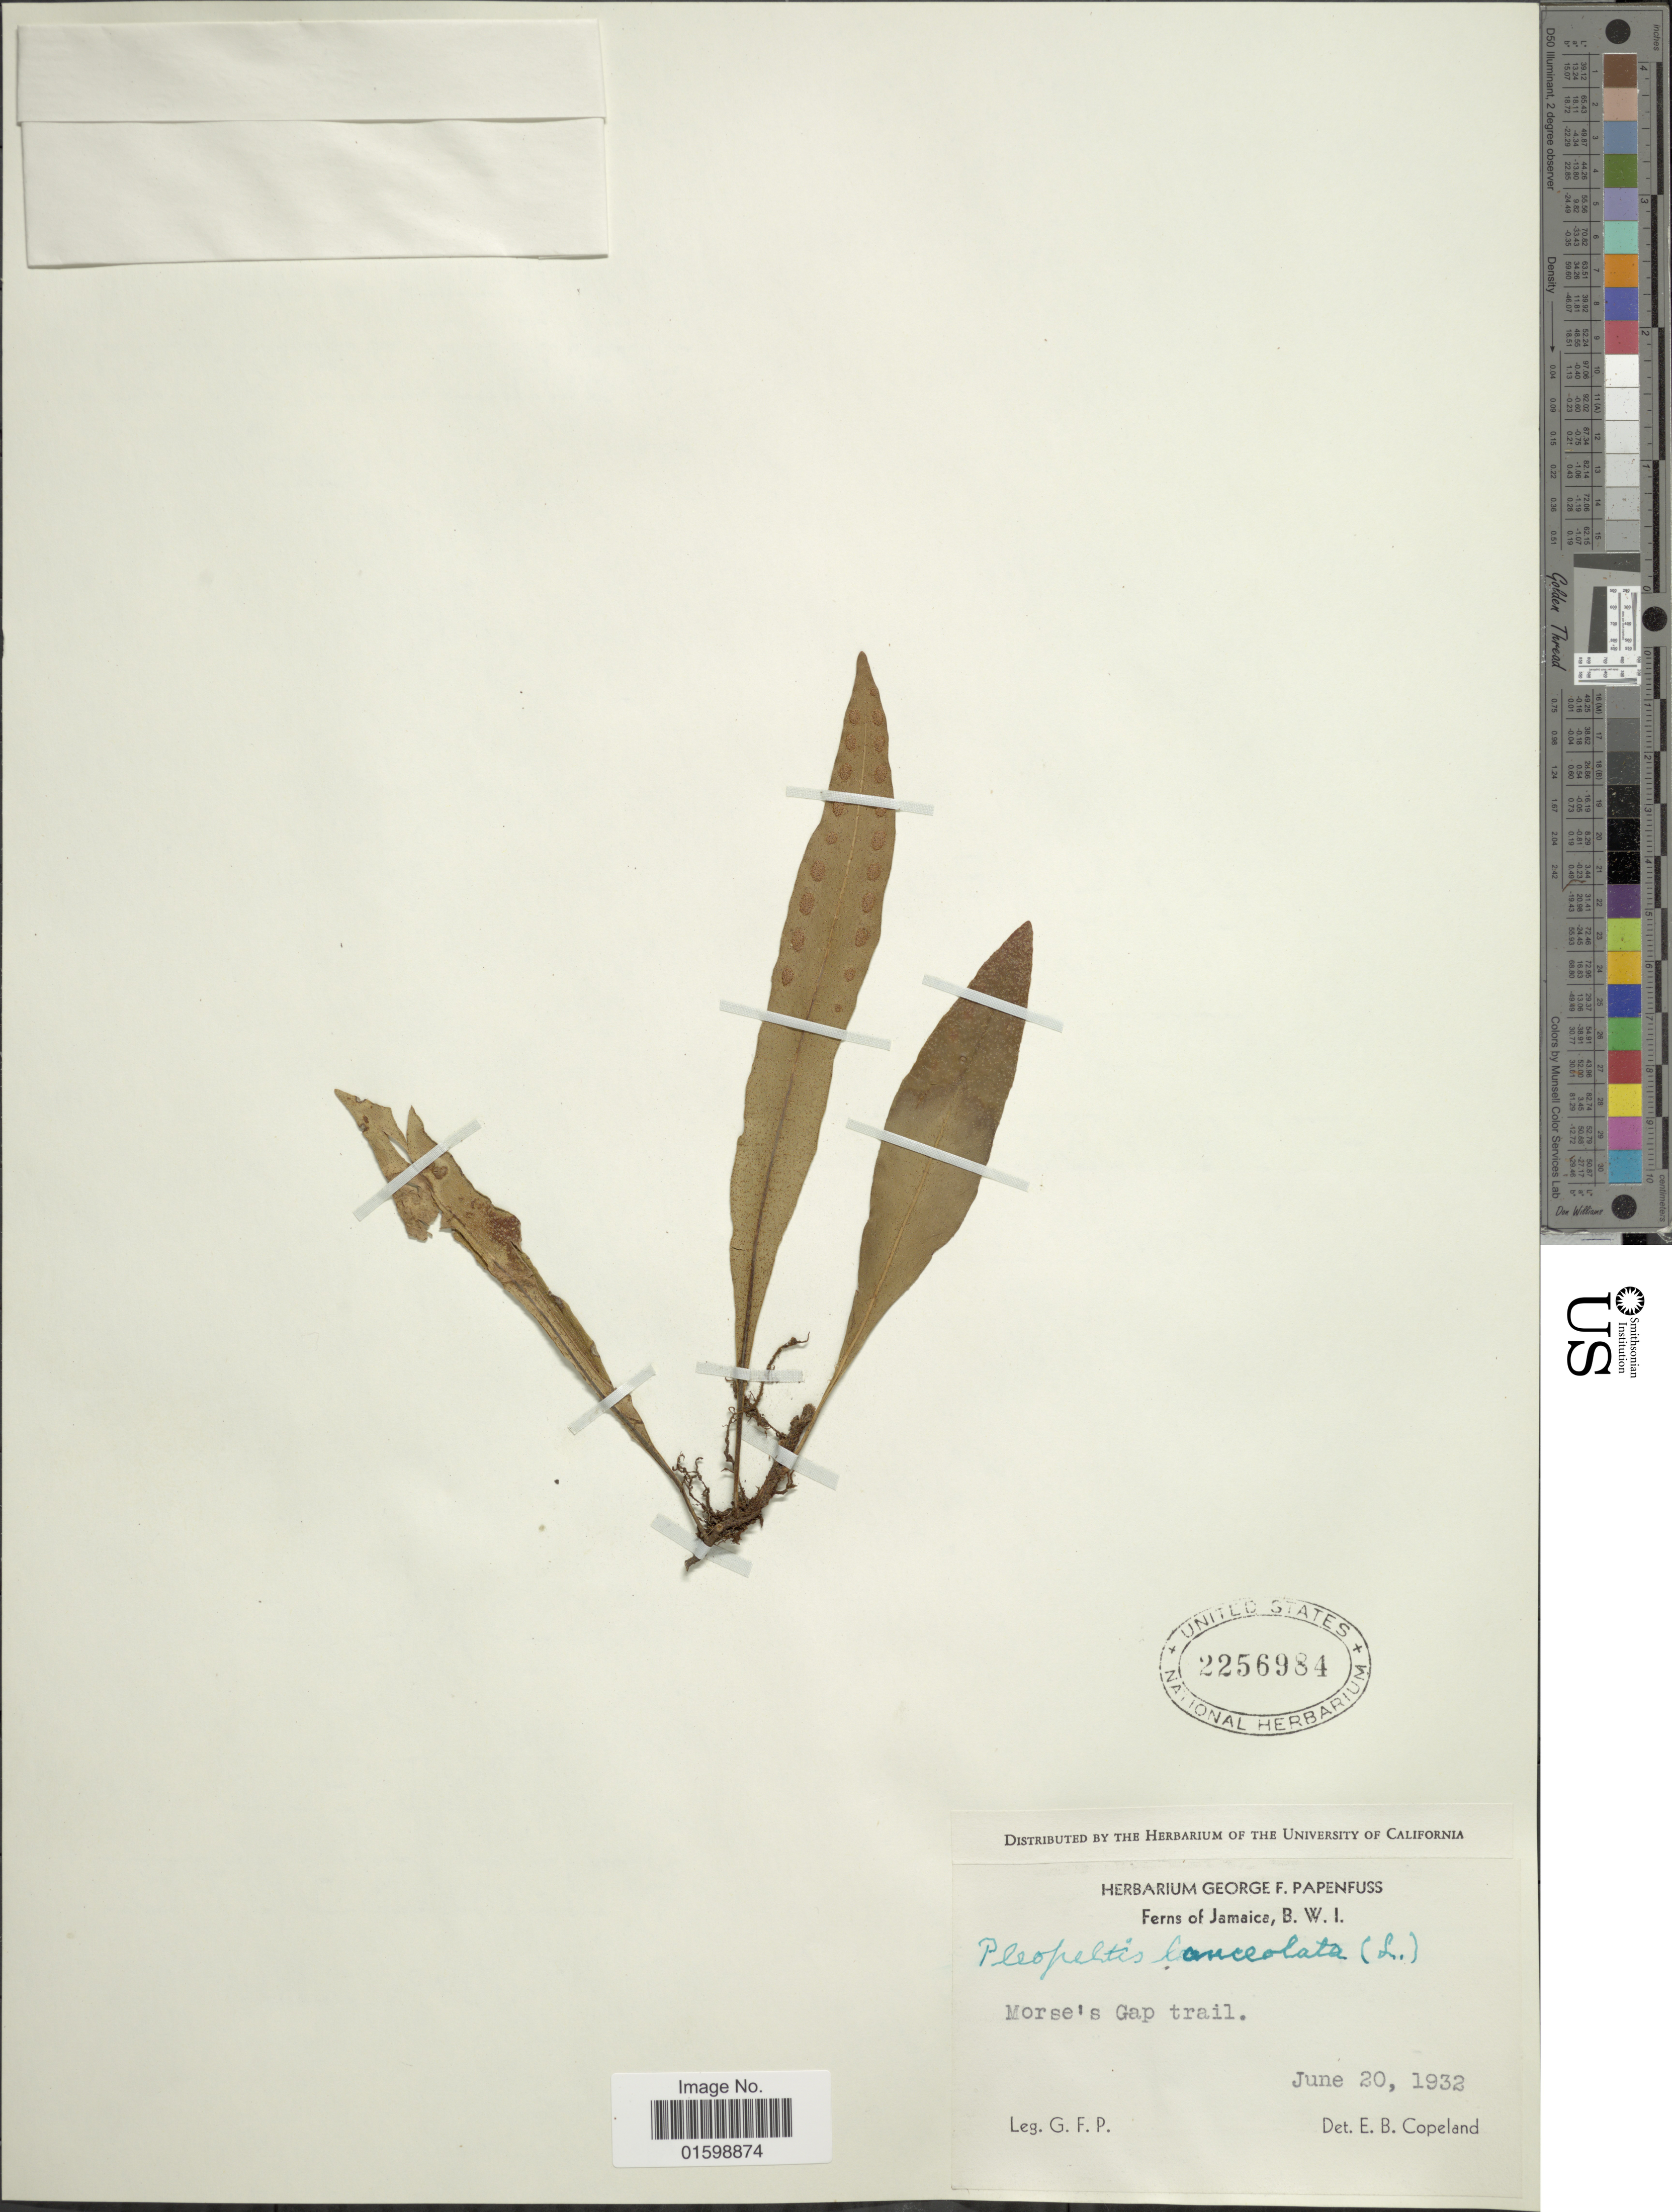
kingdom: Plantae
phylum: Tracheophyta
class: Polypodiopsida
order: Polypodiales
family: Polypodiaceae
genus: Pleopeltis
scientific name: Pleopeltis marginata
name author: A.R. Sm. & Tejero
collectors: G. Papenfuss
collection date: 1932-06-20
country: Jamaica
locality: B. W. I., Morse's Gap Trail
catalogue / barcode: US 2256984